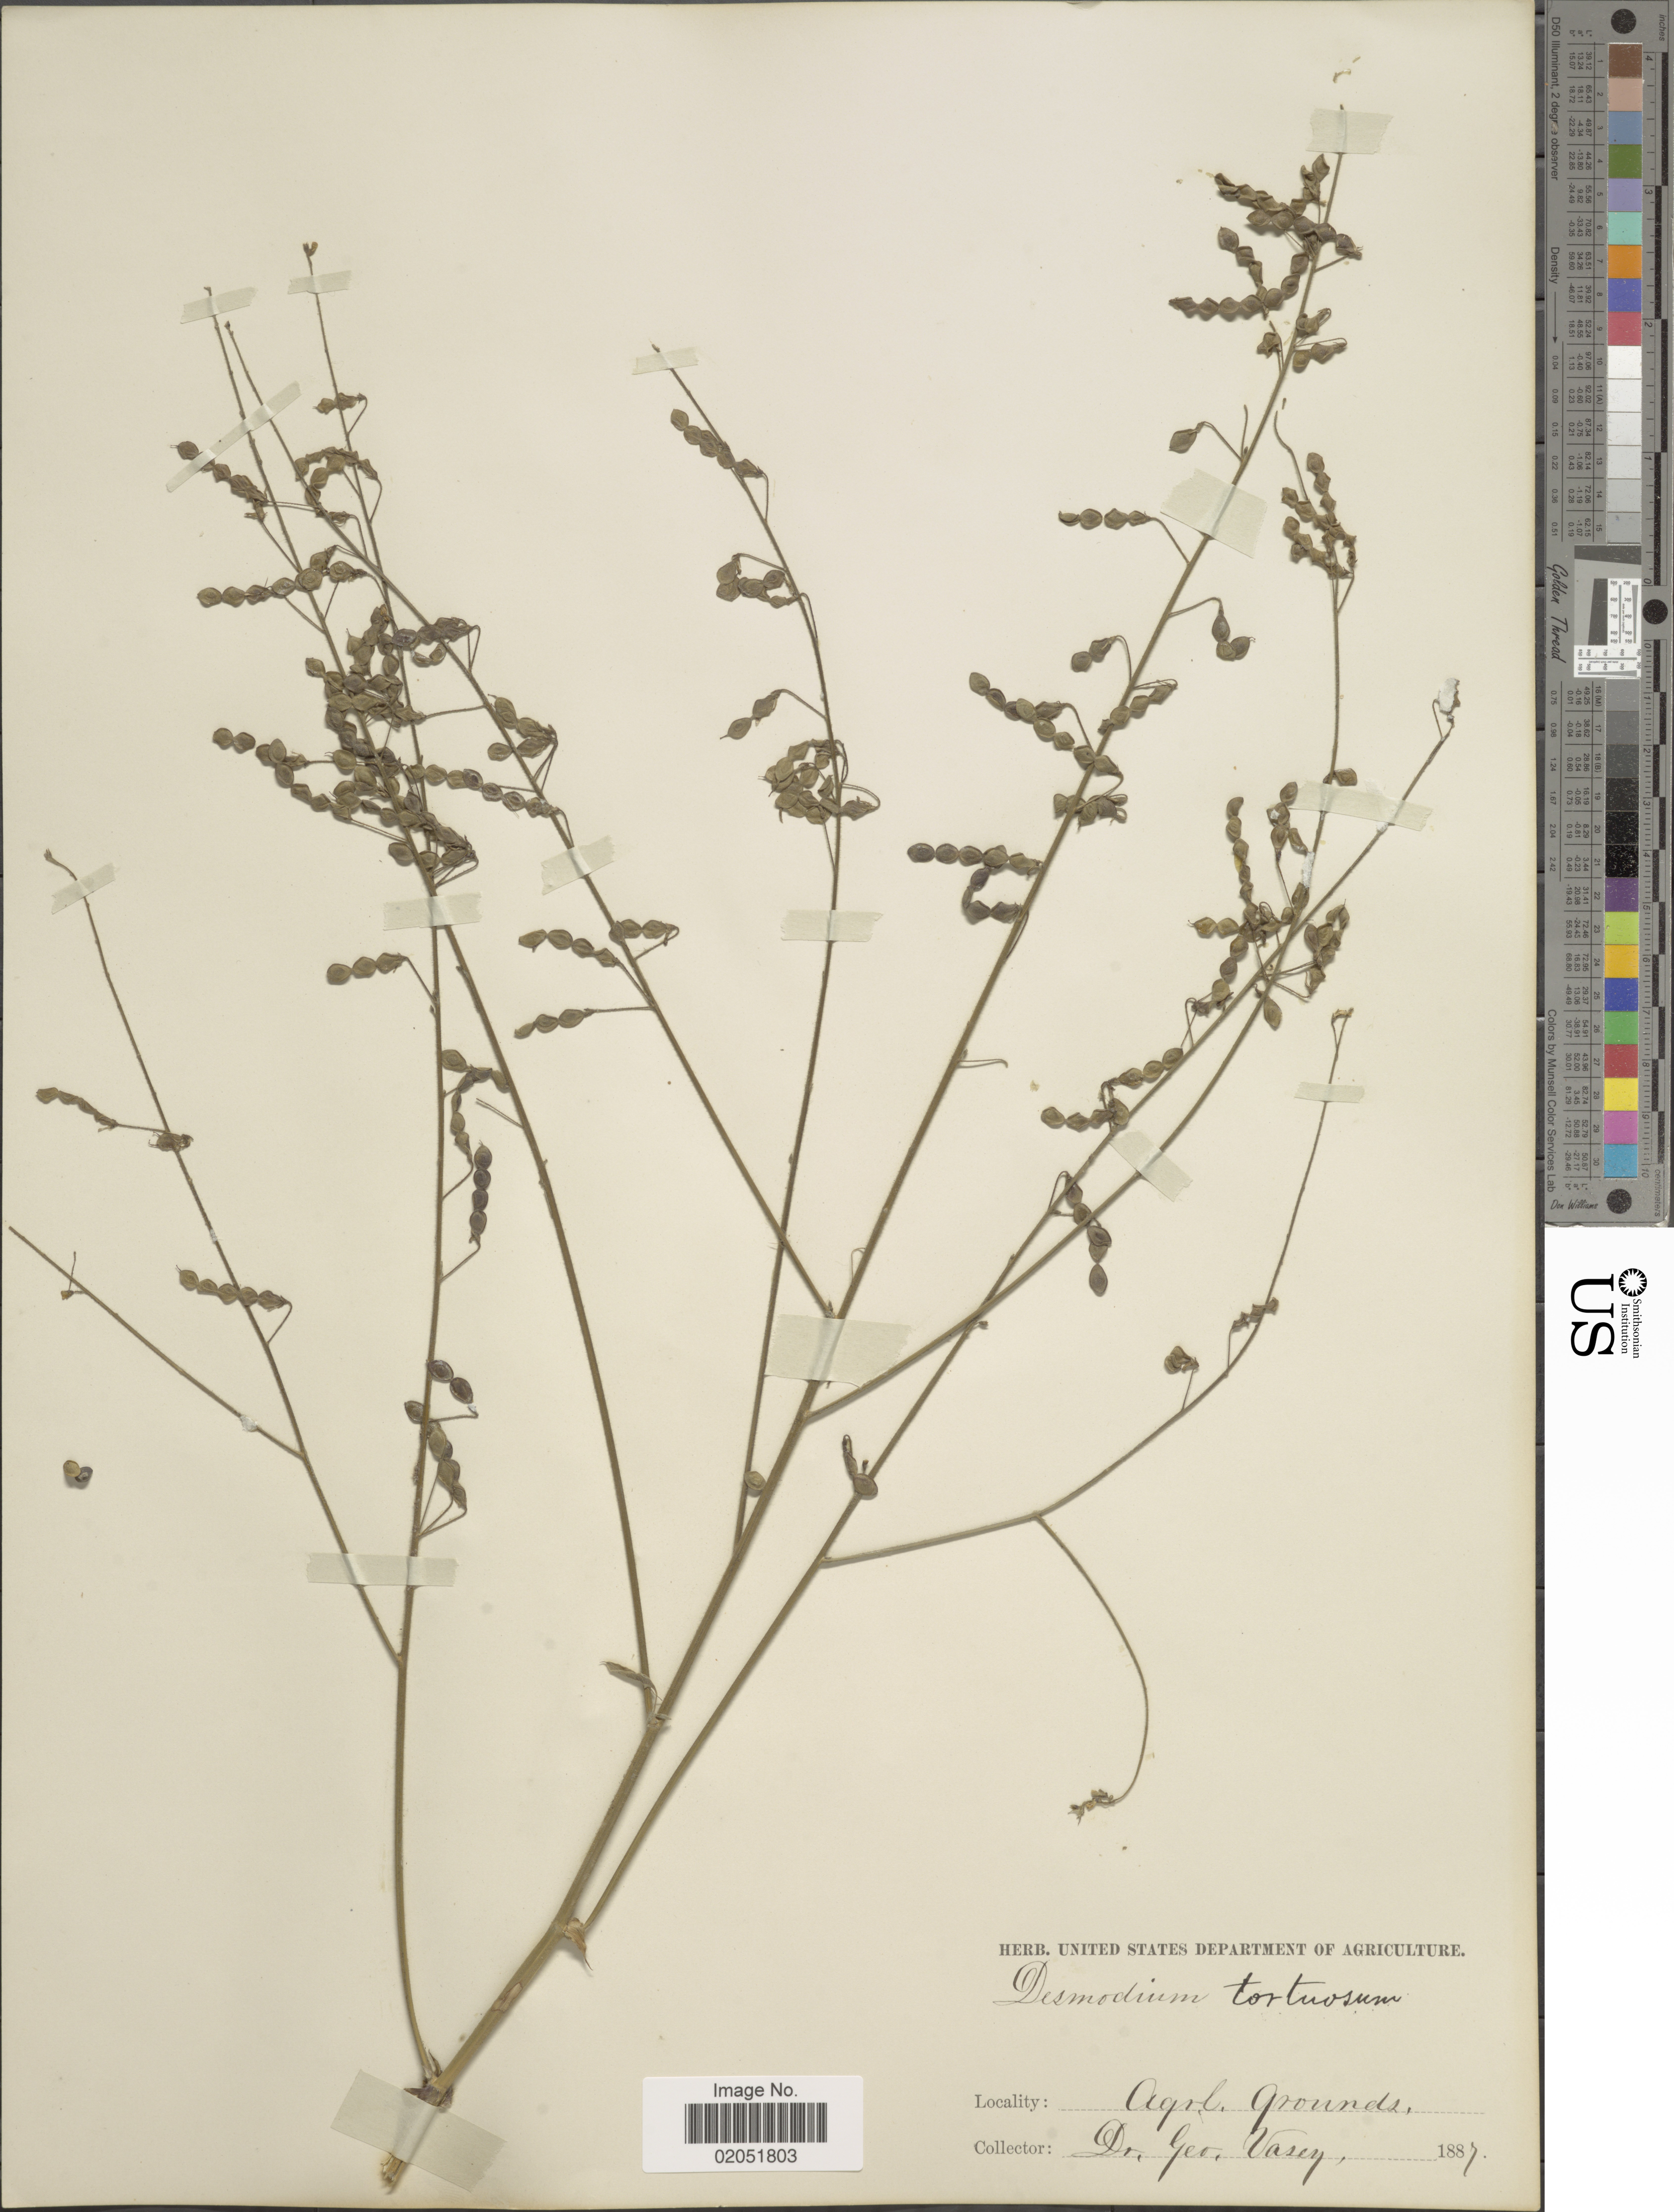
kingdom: Plantae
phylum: Tracheophyta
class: Magnoliopsida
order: Fabales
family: Fabaceae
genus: Desmodium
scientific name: Desmodium tortuosum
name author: (Sw.) DC.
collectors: G. R. Vasey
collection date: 1887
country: United States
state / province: District of Columbia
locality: Agrl. Grounds.